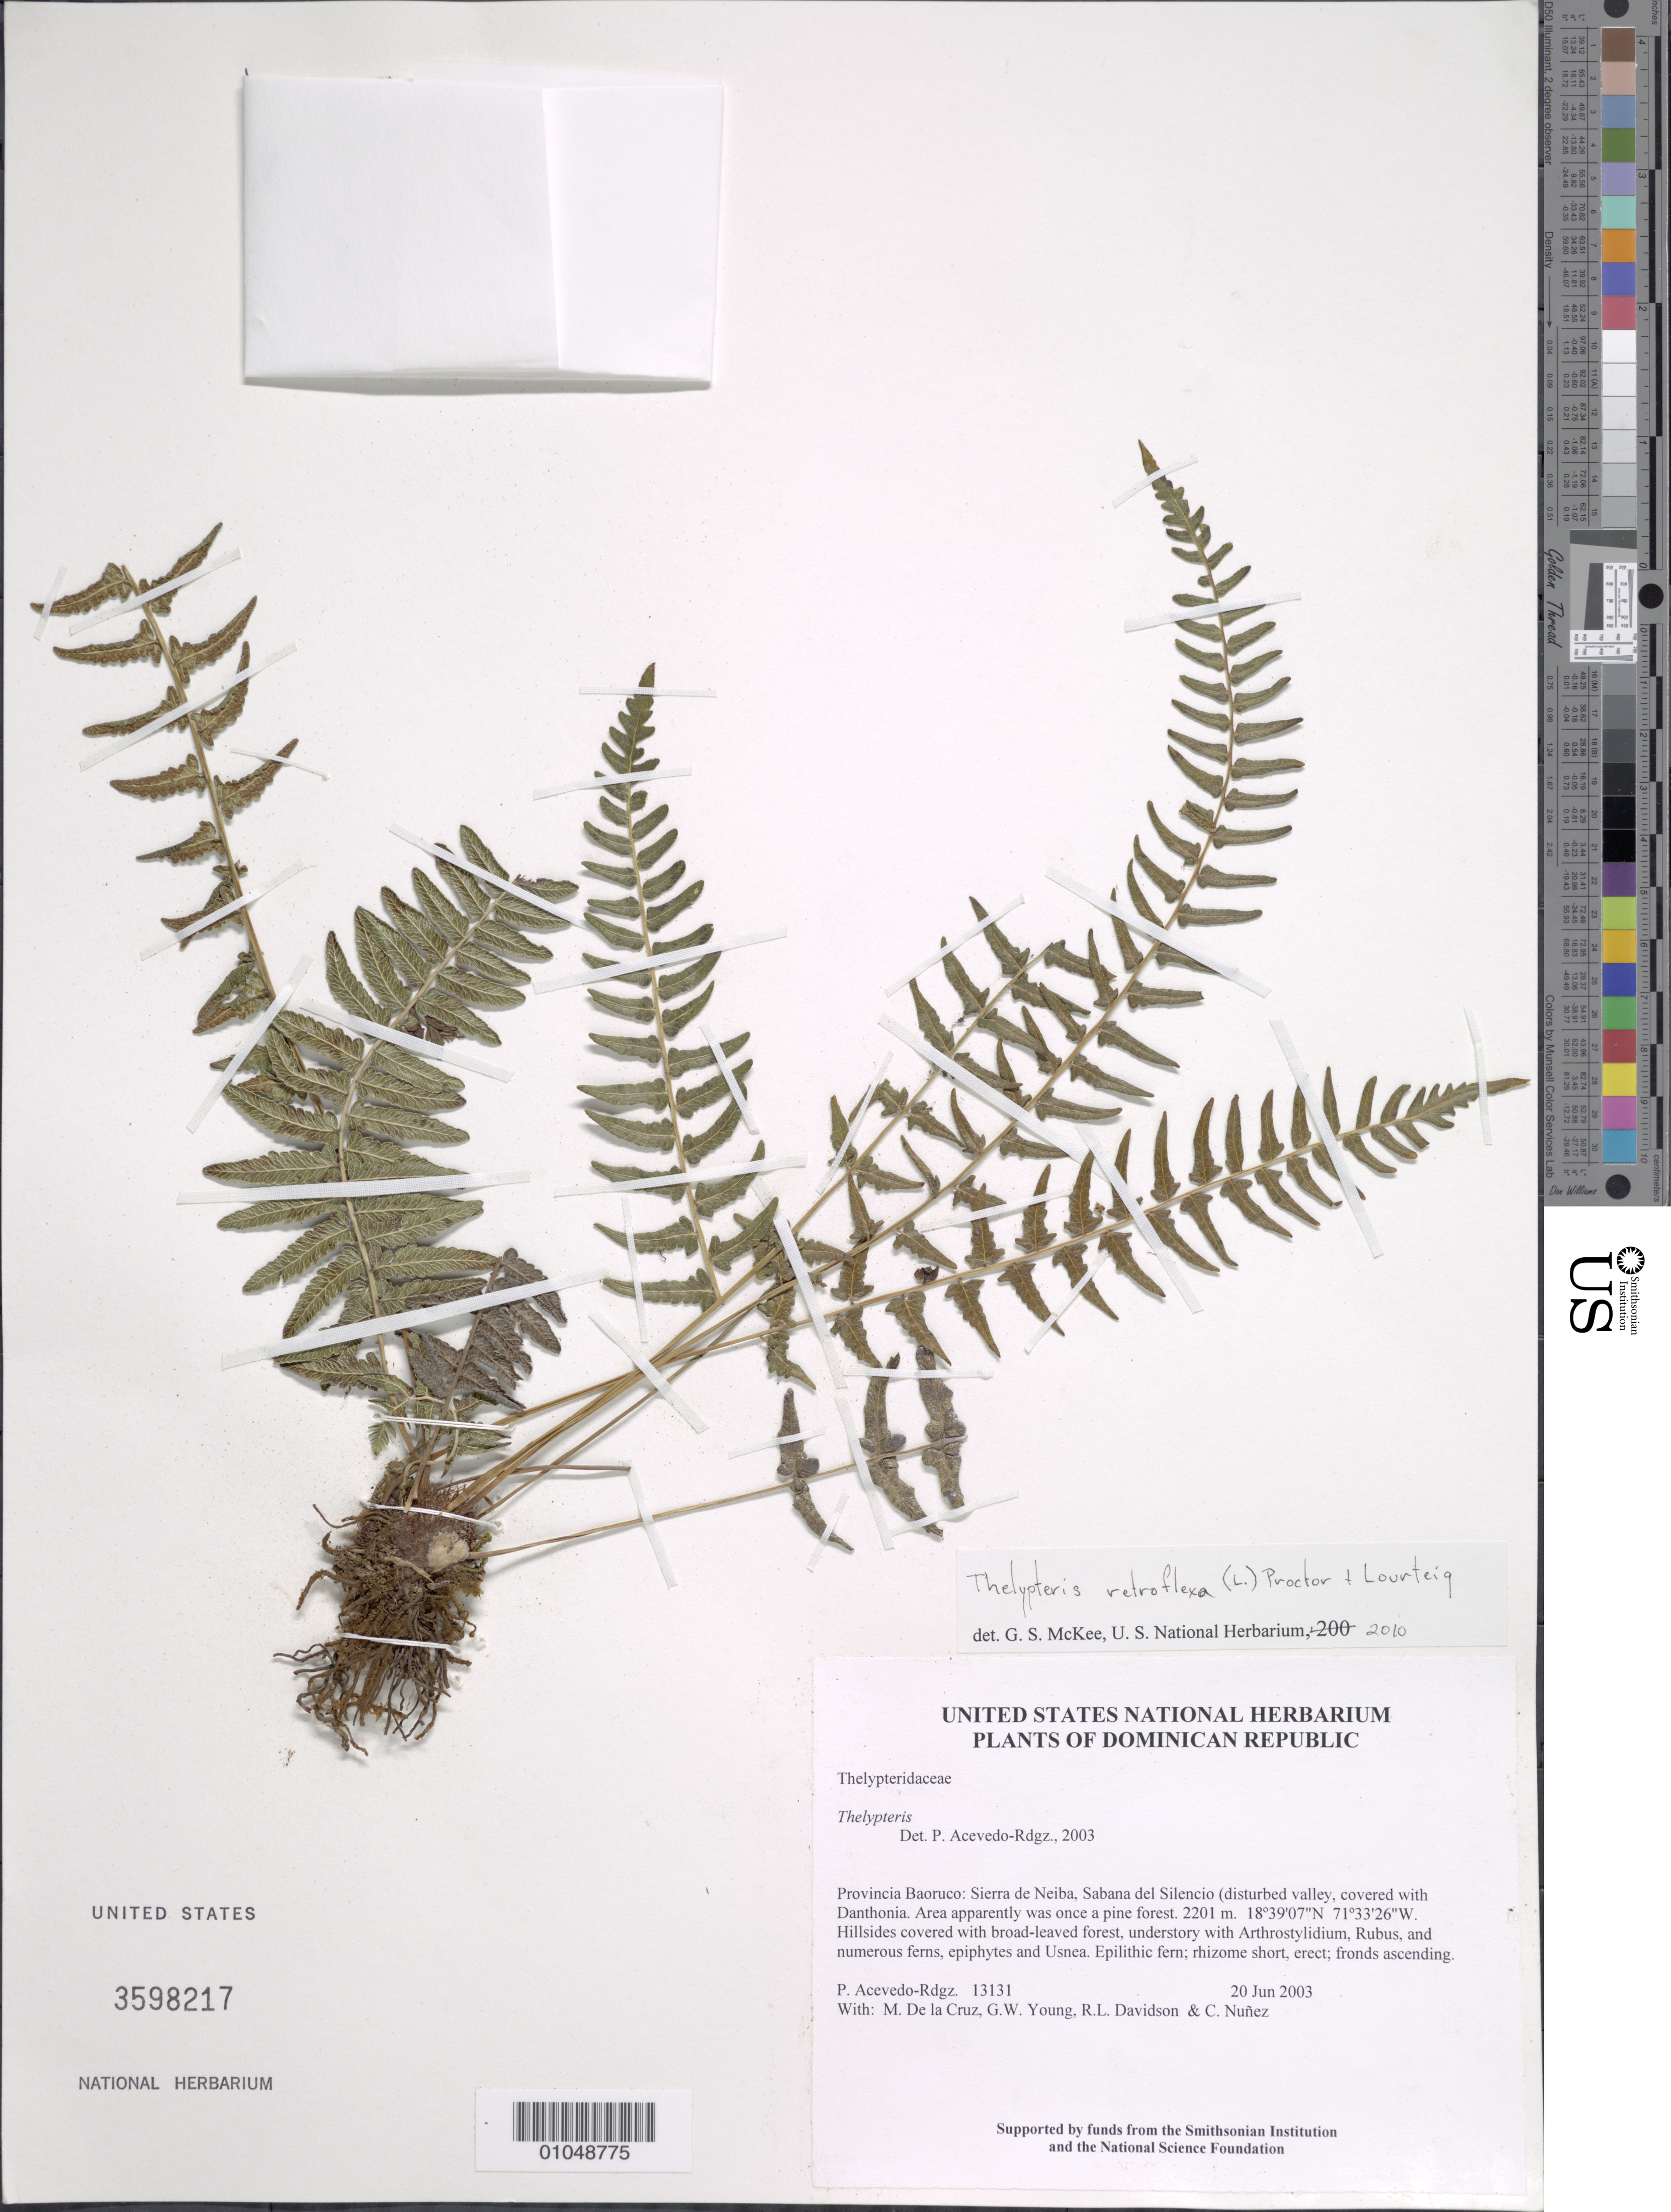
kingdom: Plantae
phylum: Tracheophyta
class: Polypodiopsida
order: Polypodiales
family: Thelypteridaceae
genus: Goniopteris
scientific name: Goniopteris retroflexa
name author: (L.) Pic. Serm.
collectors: P. Acevedo-Rodr., M. de la Cruz, J. Rawlins, G. Young, R. Davidson & C. Nunez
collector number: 13131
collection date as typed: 20 Jun 2003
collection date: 2003-06-20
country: Dominican Republic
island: Hispaniola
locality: Provincia Baoruco: Sierra de Neiba, Sabana del Silencio (disturbed valley, covered with Danthonia. Area apparently was once a pine forest.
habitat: Hillsides covered with broad-leaved forest, understory with Arthrostylidium, Rubus, and numerous ferns, epiphytes and Usnea.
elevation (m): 2201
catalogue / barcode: US 3598217